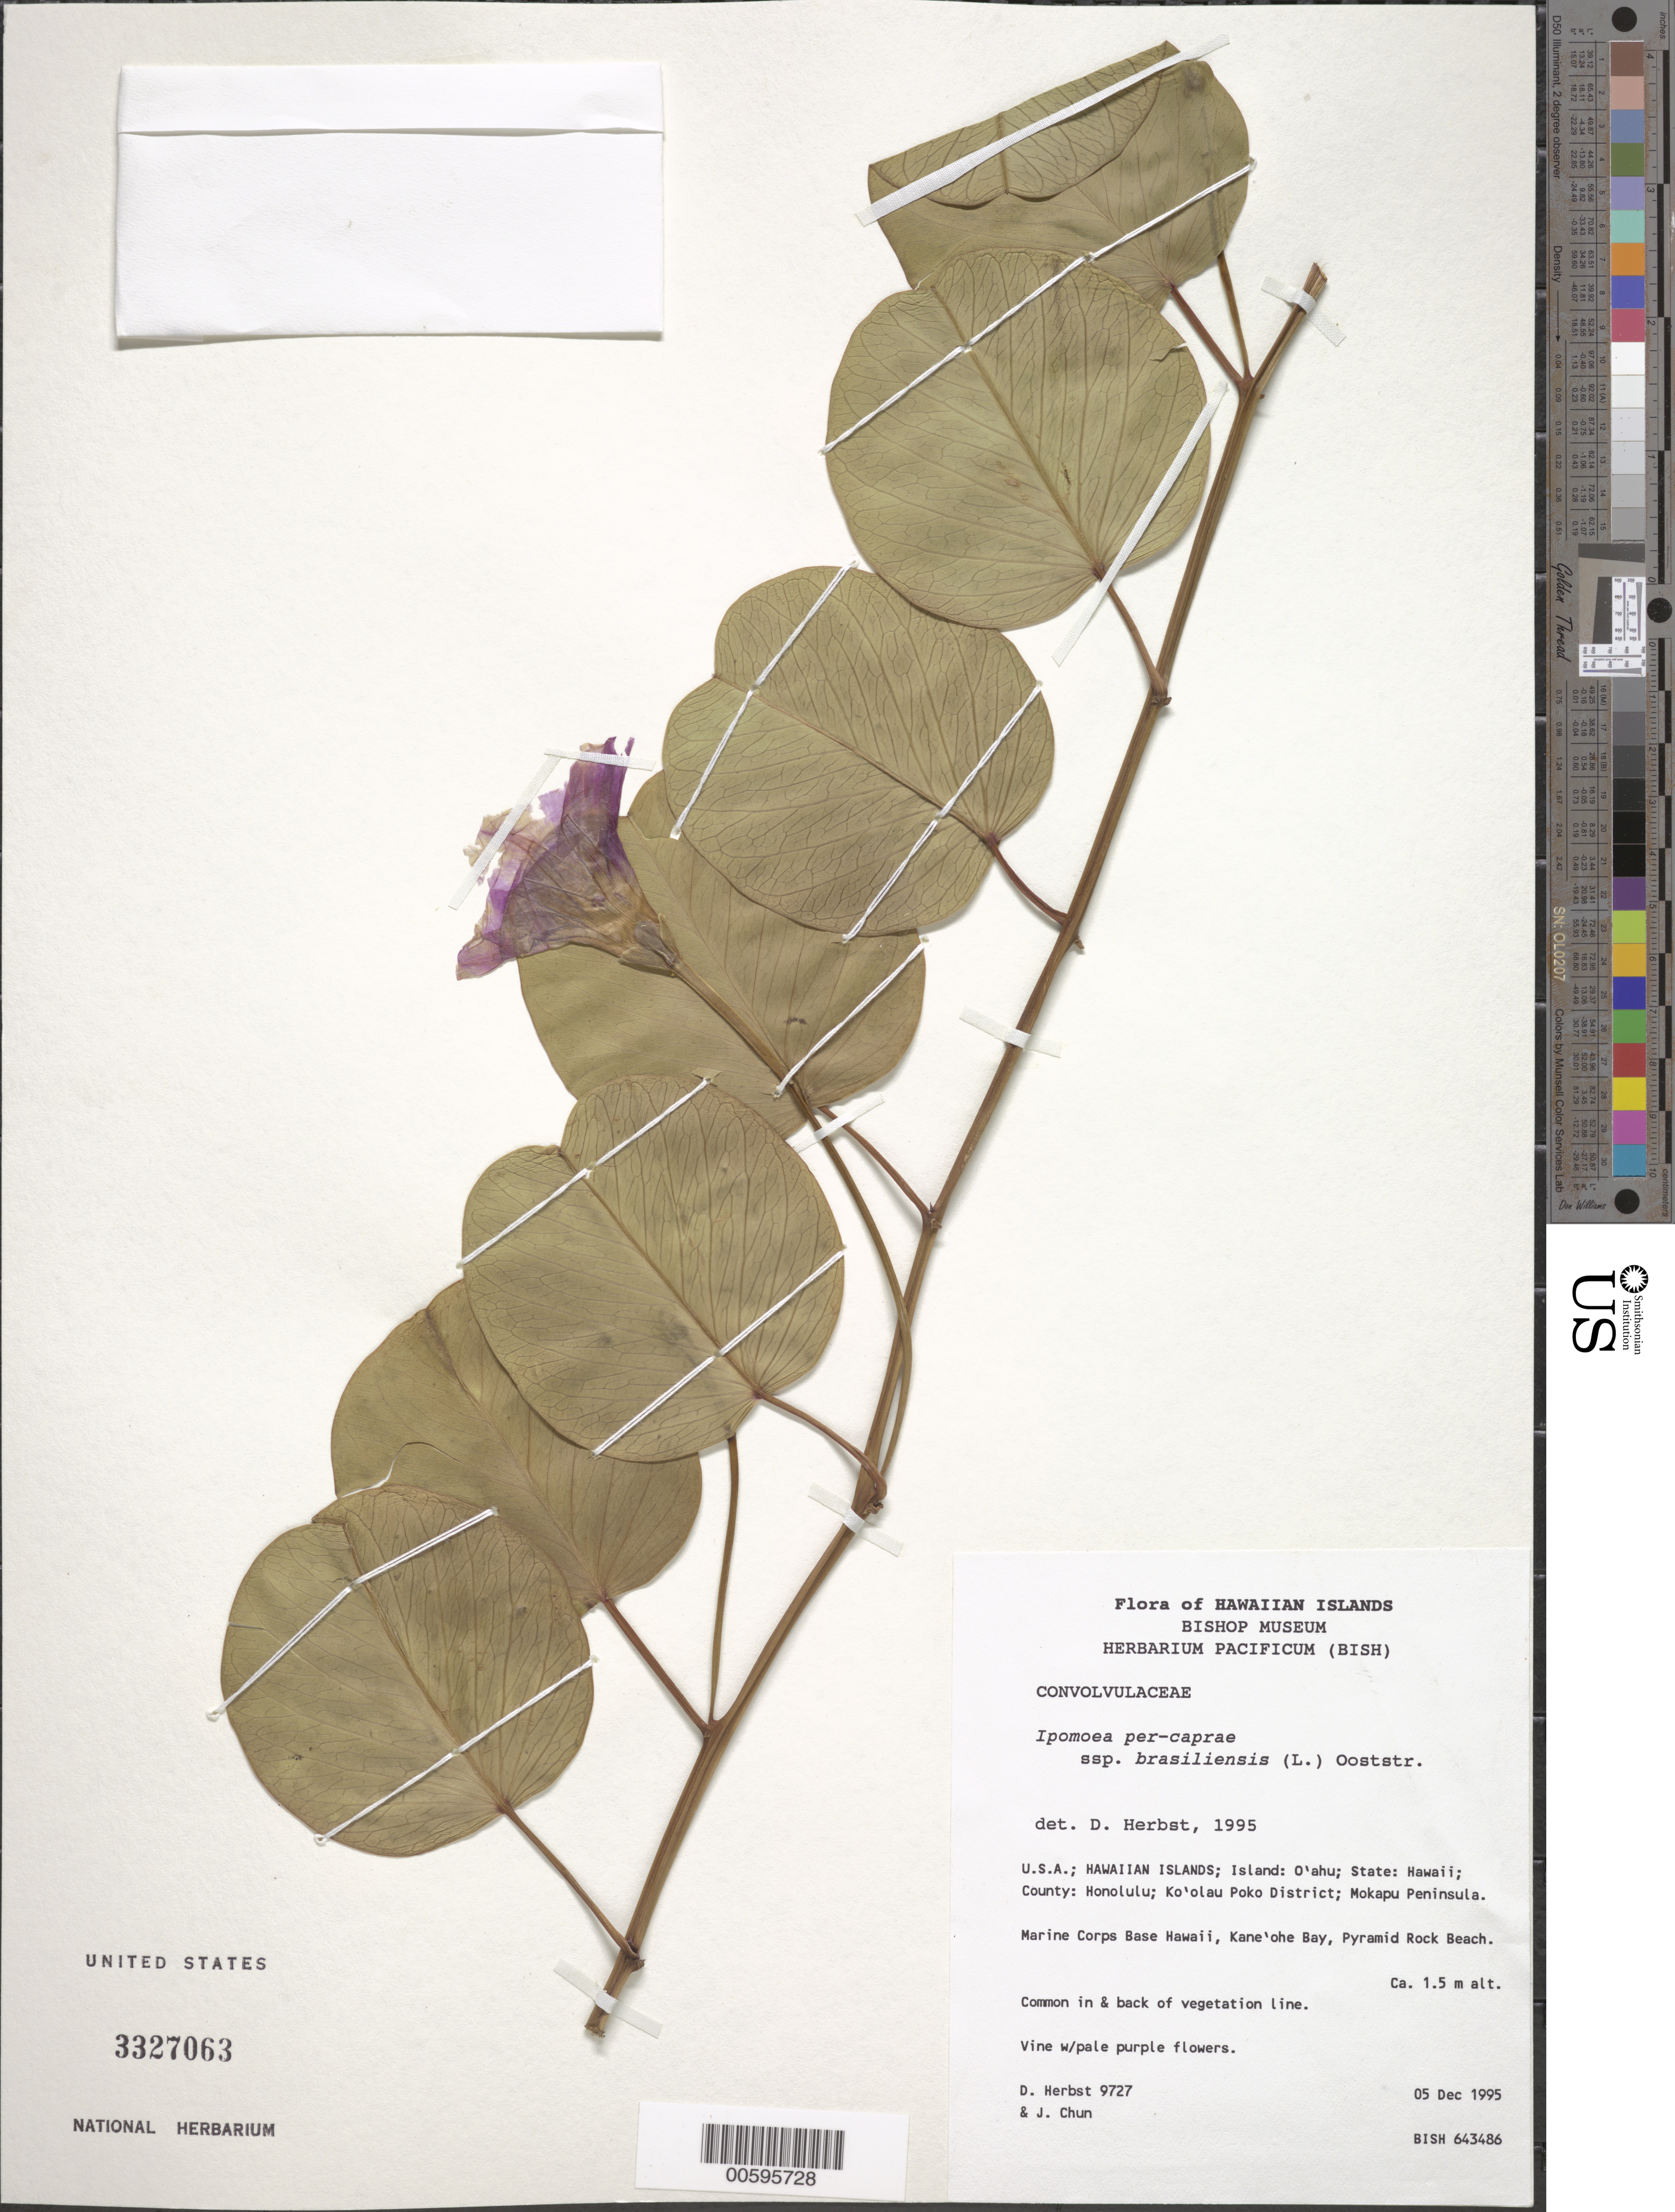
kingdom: Plantae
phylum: Tracheophyta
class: Magnoliopsida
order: Solanales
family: Convolvulaceae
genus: Ipomoea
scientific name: Ipomoea pes-caprae subsp. brasiliensis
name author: (L.) Ooststr.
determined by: Herbst, D. R.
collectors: D. R. Herbst & J. Chun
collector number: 9727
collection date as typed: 5 Dec 1995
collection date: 1995-12-05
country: United States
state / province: Hawaii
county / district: Honolulu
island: Oahu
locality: Ko'olau Poko Dist; Makapu Peninsula. Marine Corps Base, Kane'ohe Bay, Pyramid Rock Beach.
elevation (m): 1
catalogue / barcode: US 3327063